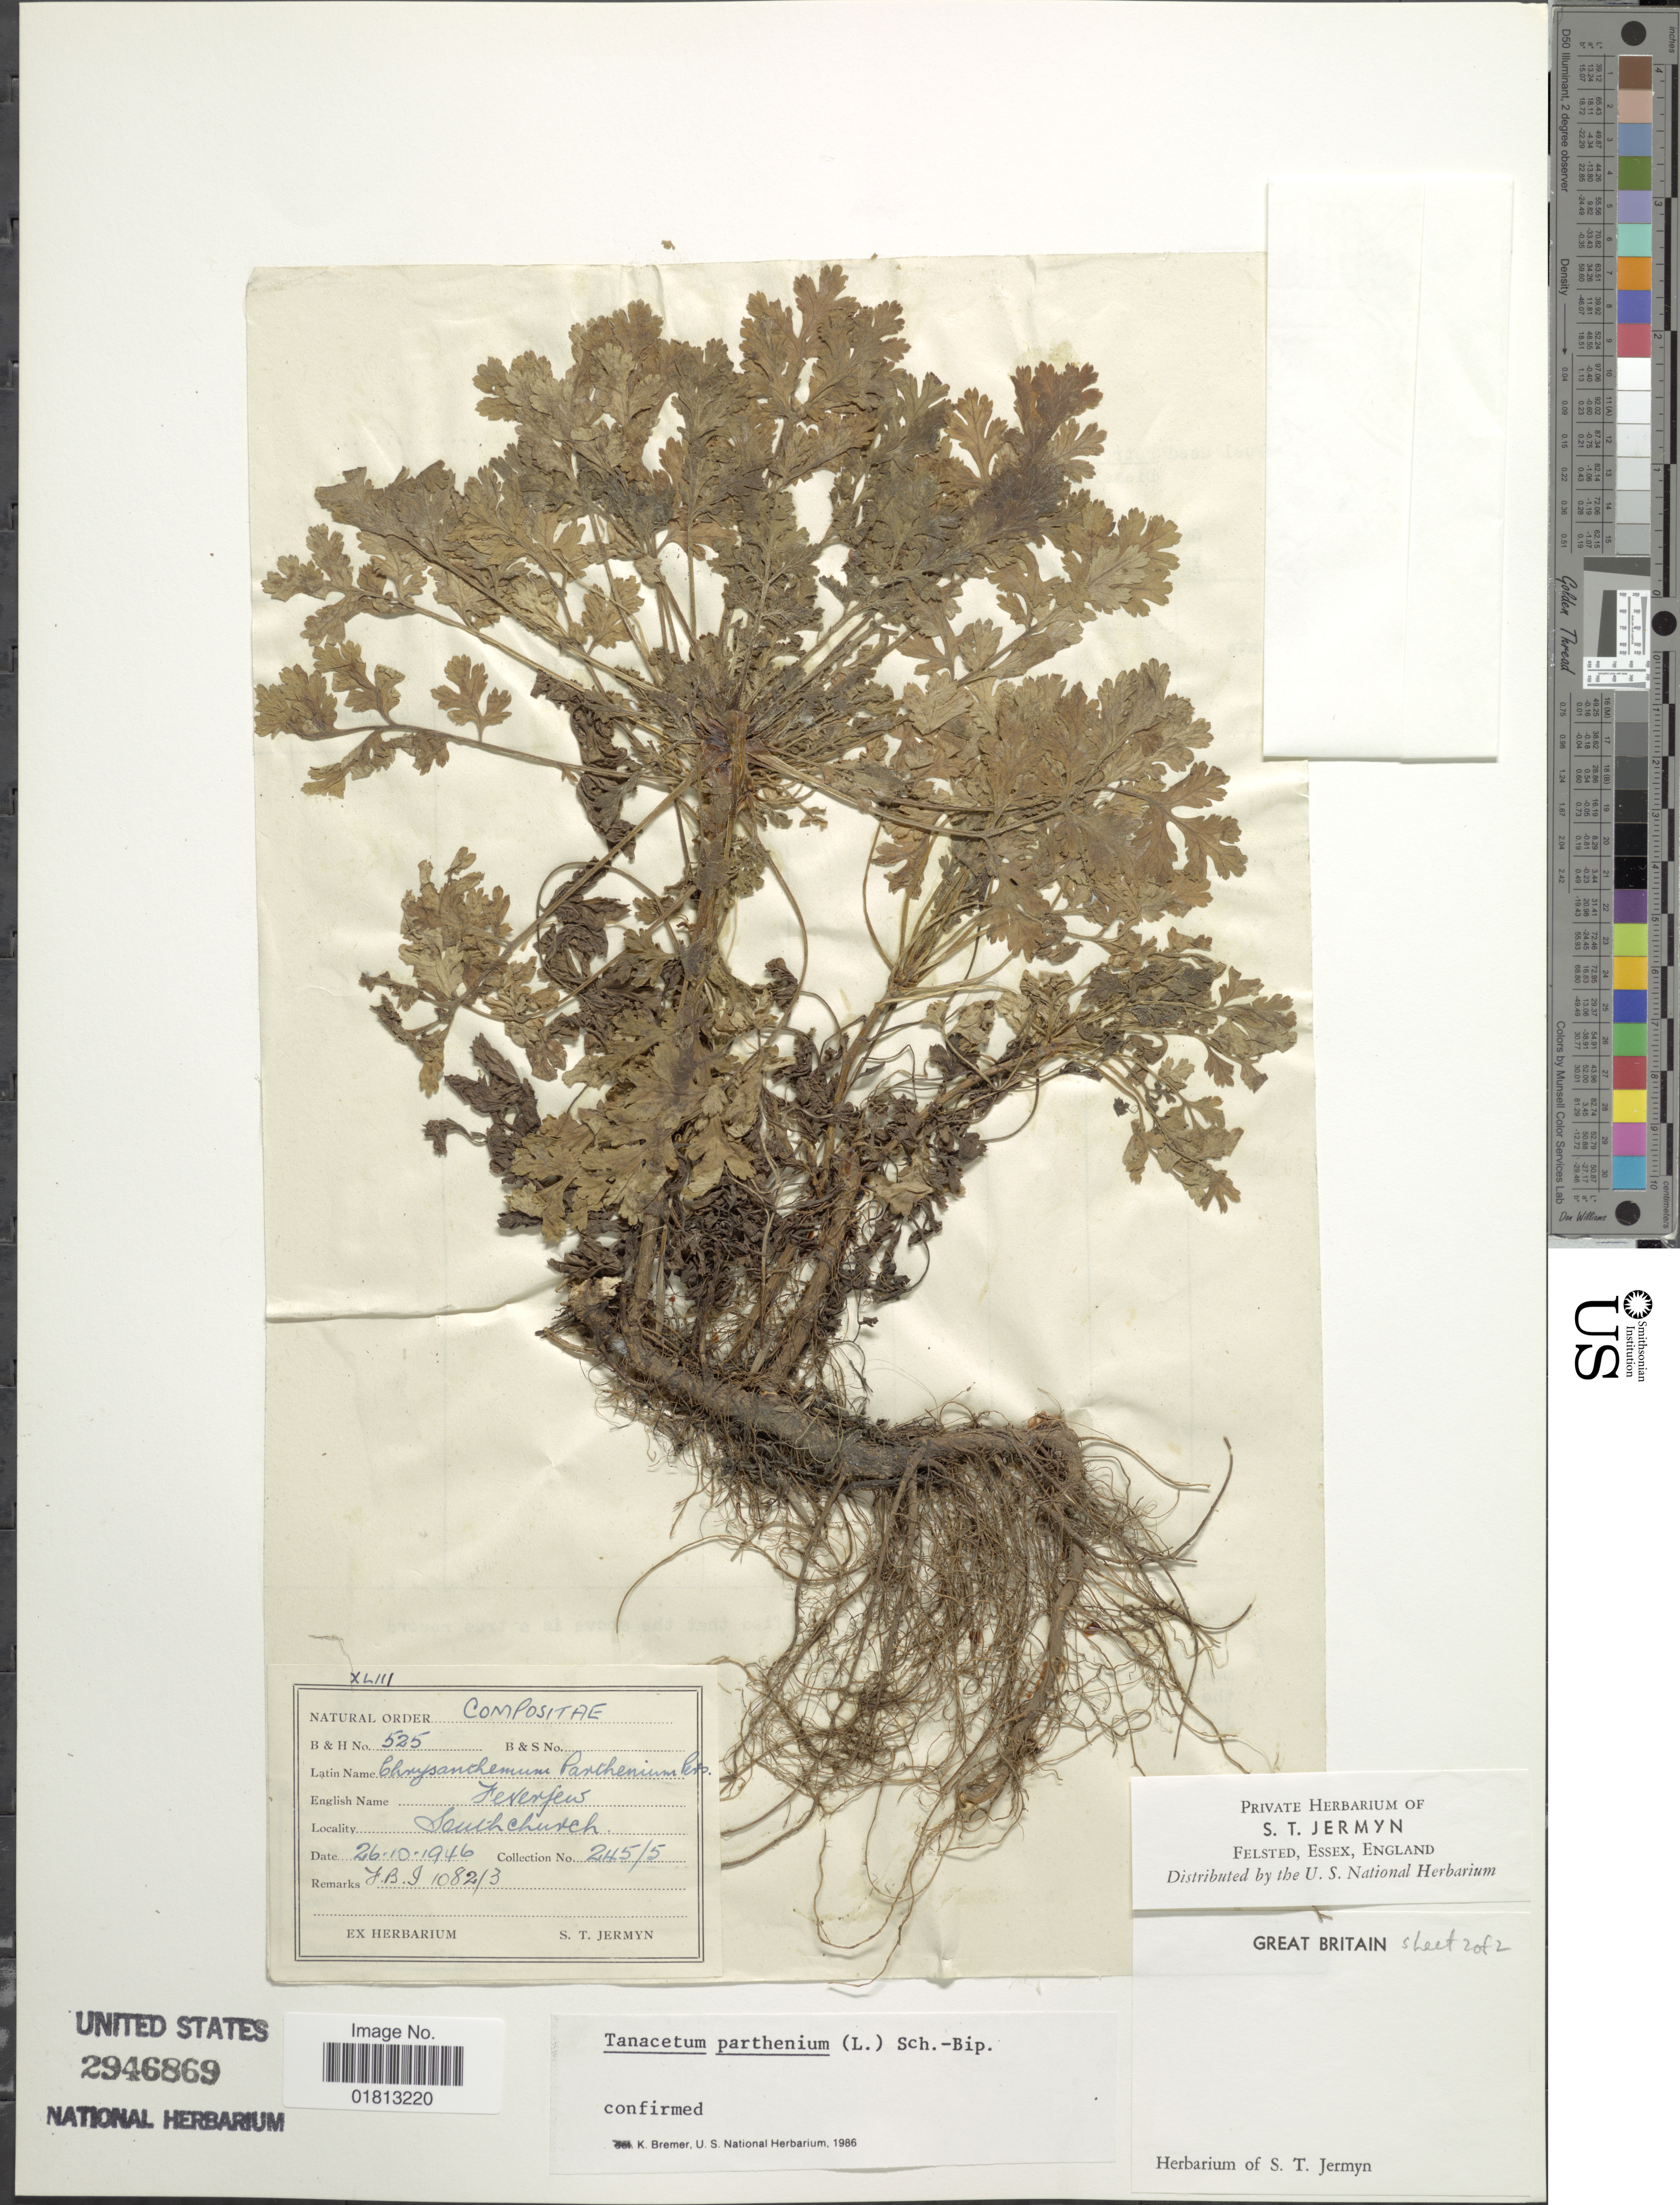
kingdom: Plantae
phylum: Tracheophyta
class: Magnoliopsida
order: Asterales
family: Asteraceae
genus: Tanacetum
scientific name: Tanacetum parthenium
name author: (L.) Sch. Bip.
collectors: S. Jermyn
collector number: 2451/5 / 525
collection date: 1946-10-26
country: United Kingdom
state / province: England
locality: South church, Great Britain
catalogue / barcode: US 2946869